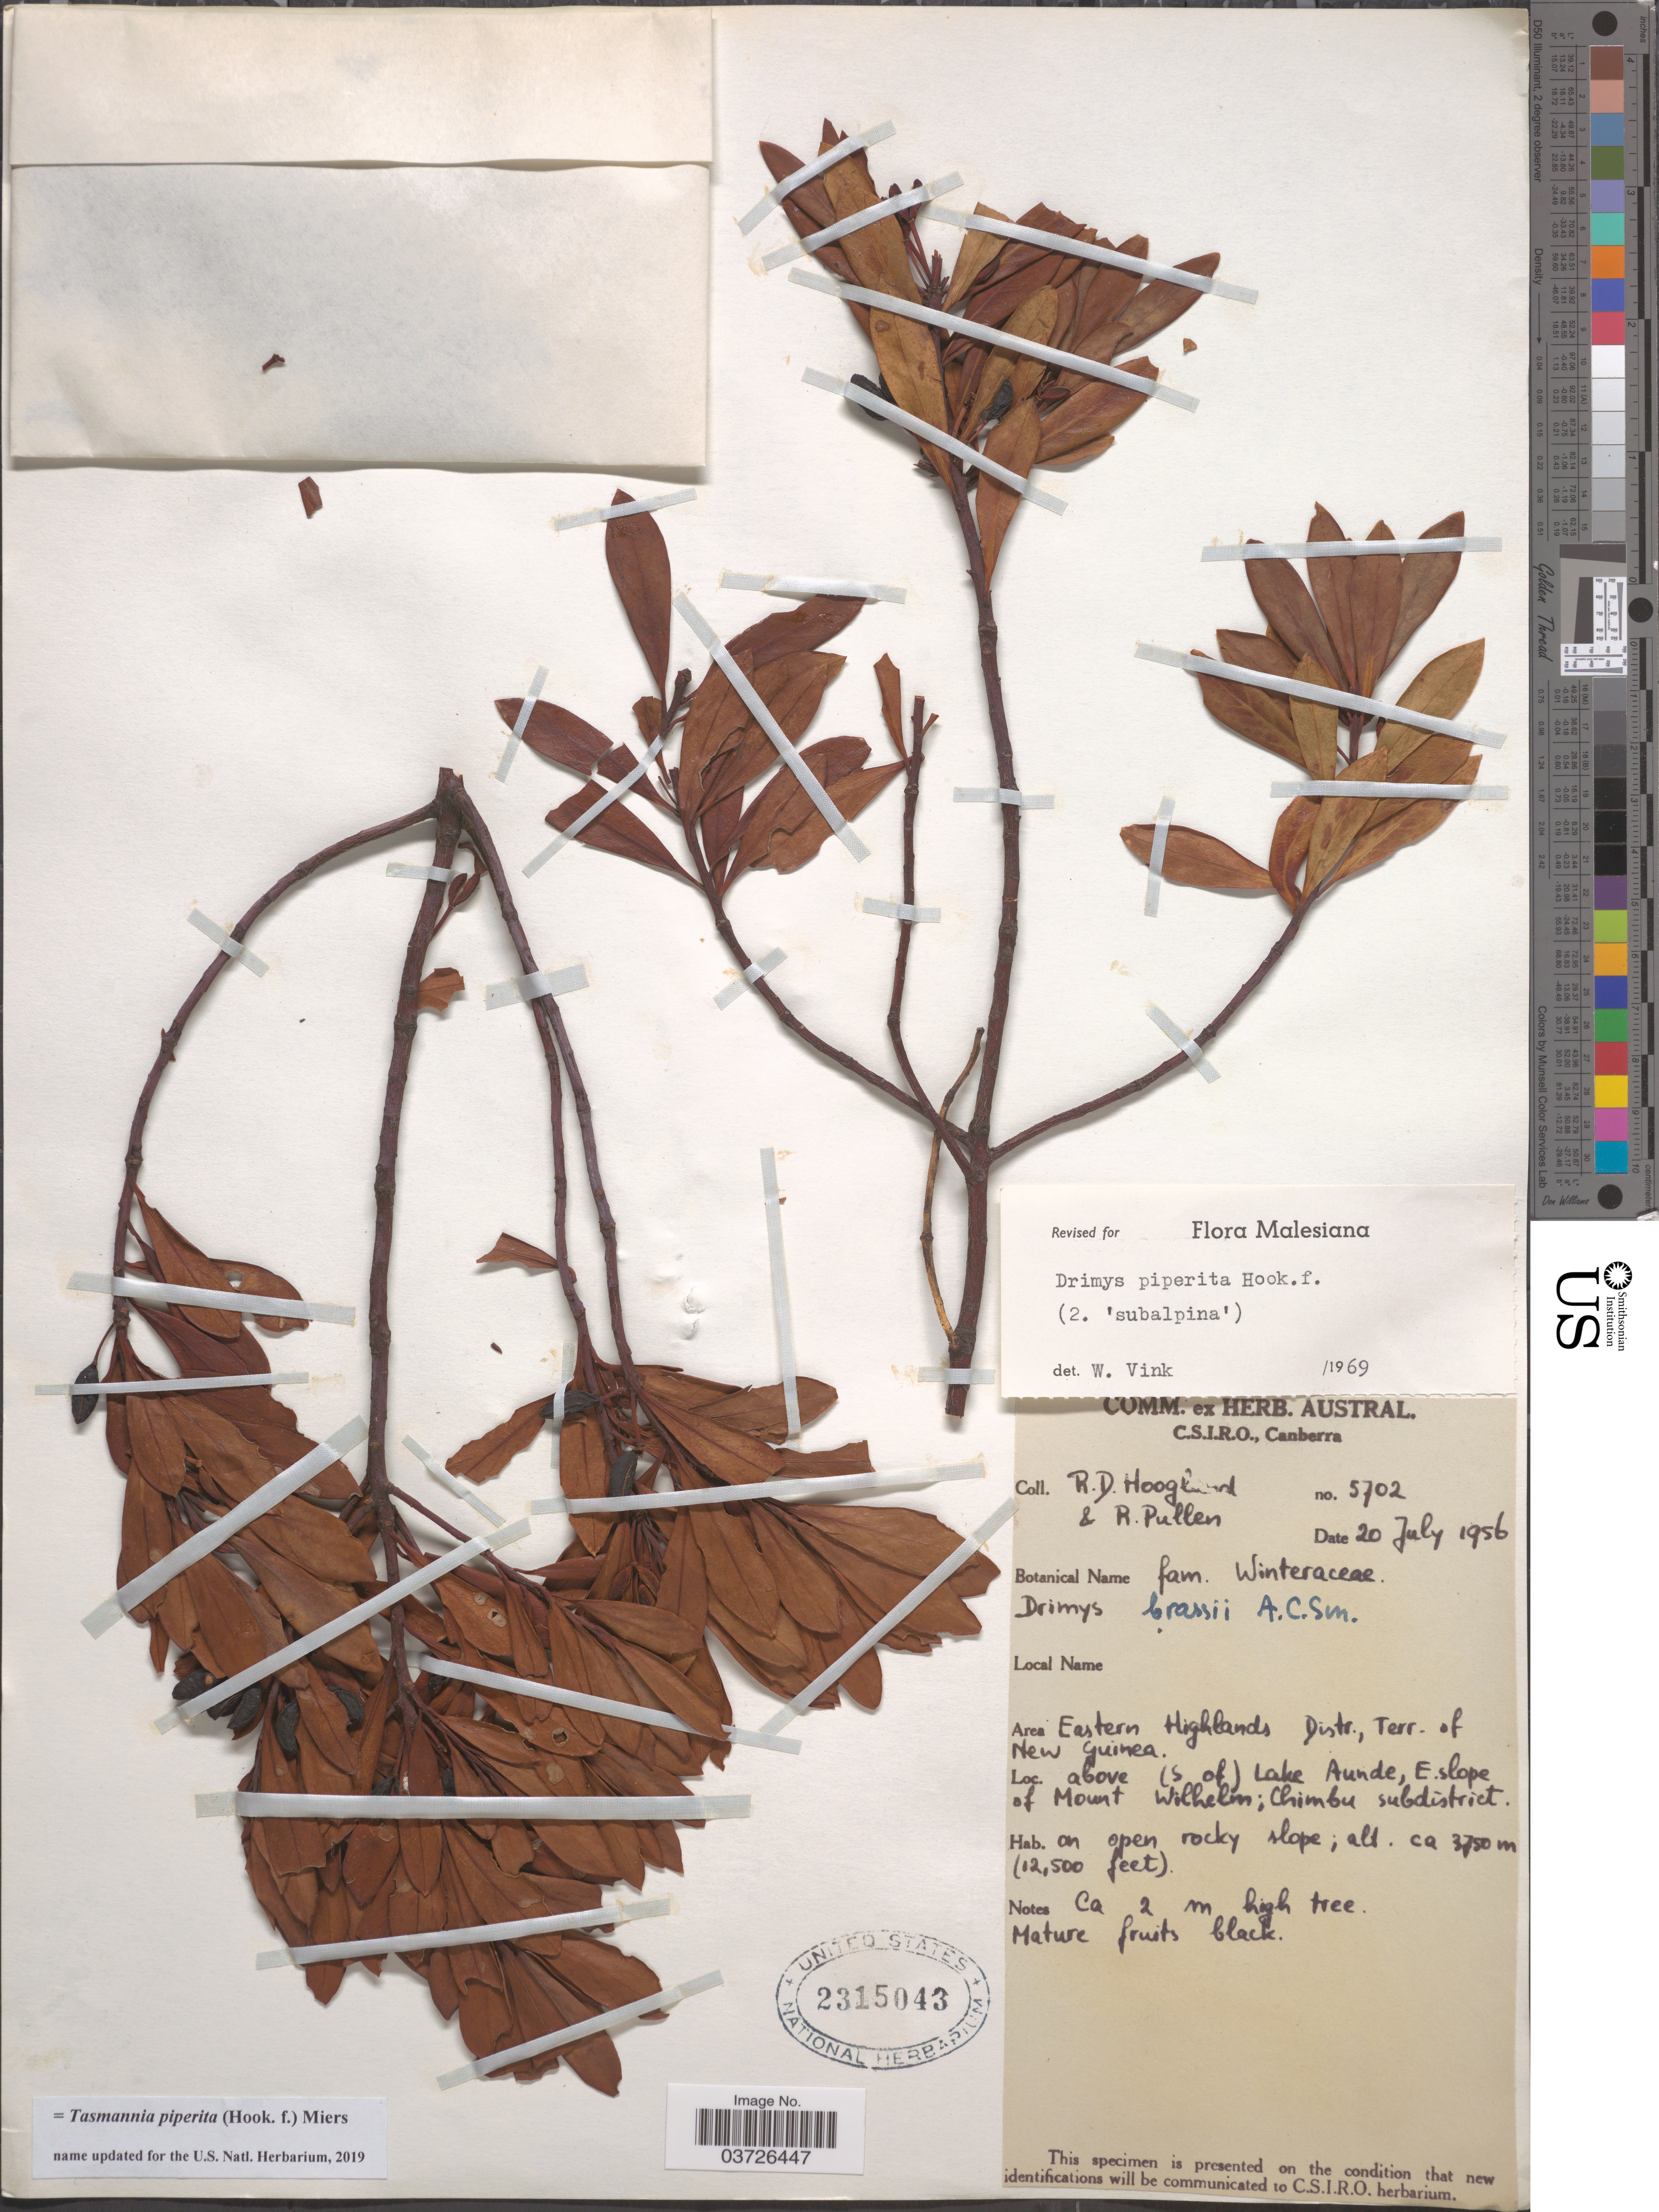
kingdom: Plantae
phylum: Tracheophyta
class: Magnoliopsida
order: Canellales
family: Winteraceae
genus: Tasmannia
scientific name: Tasmannia piperita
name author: (Hook. f.) Miers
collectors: R. D. Hoogland & R. Pullen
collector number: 5702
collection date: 1956-07-20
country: Papua New Guinea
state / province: Chimbu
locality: Area Eastern Highlands Distr., Terr. of New Guinea. Above (S of) Lake Aunde, E. slope of Mount Wilhelm; Chimbu subdistrict.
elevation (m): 3750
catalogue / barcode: US 2315043